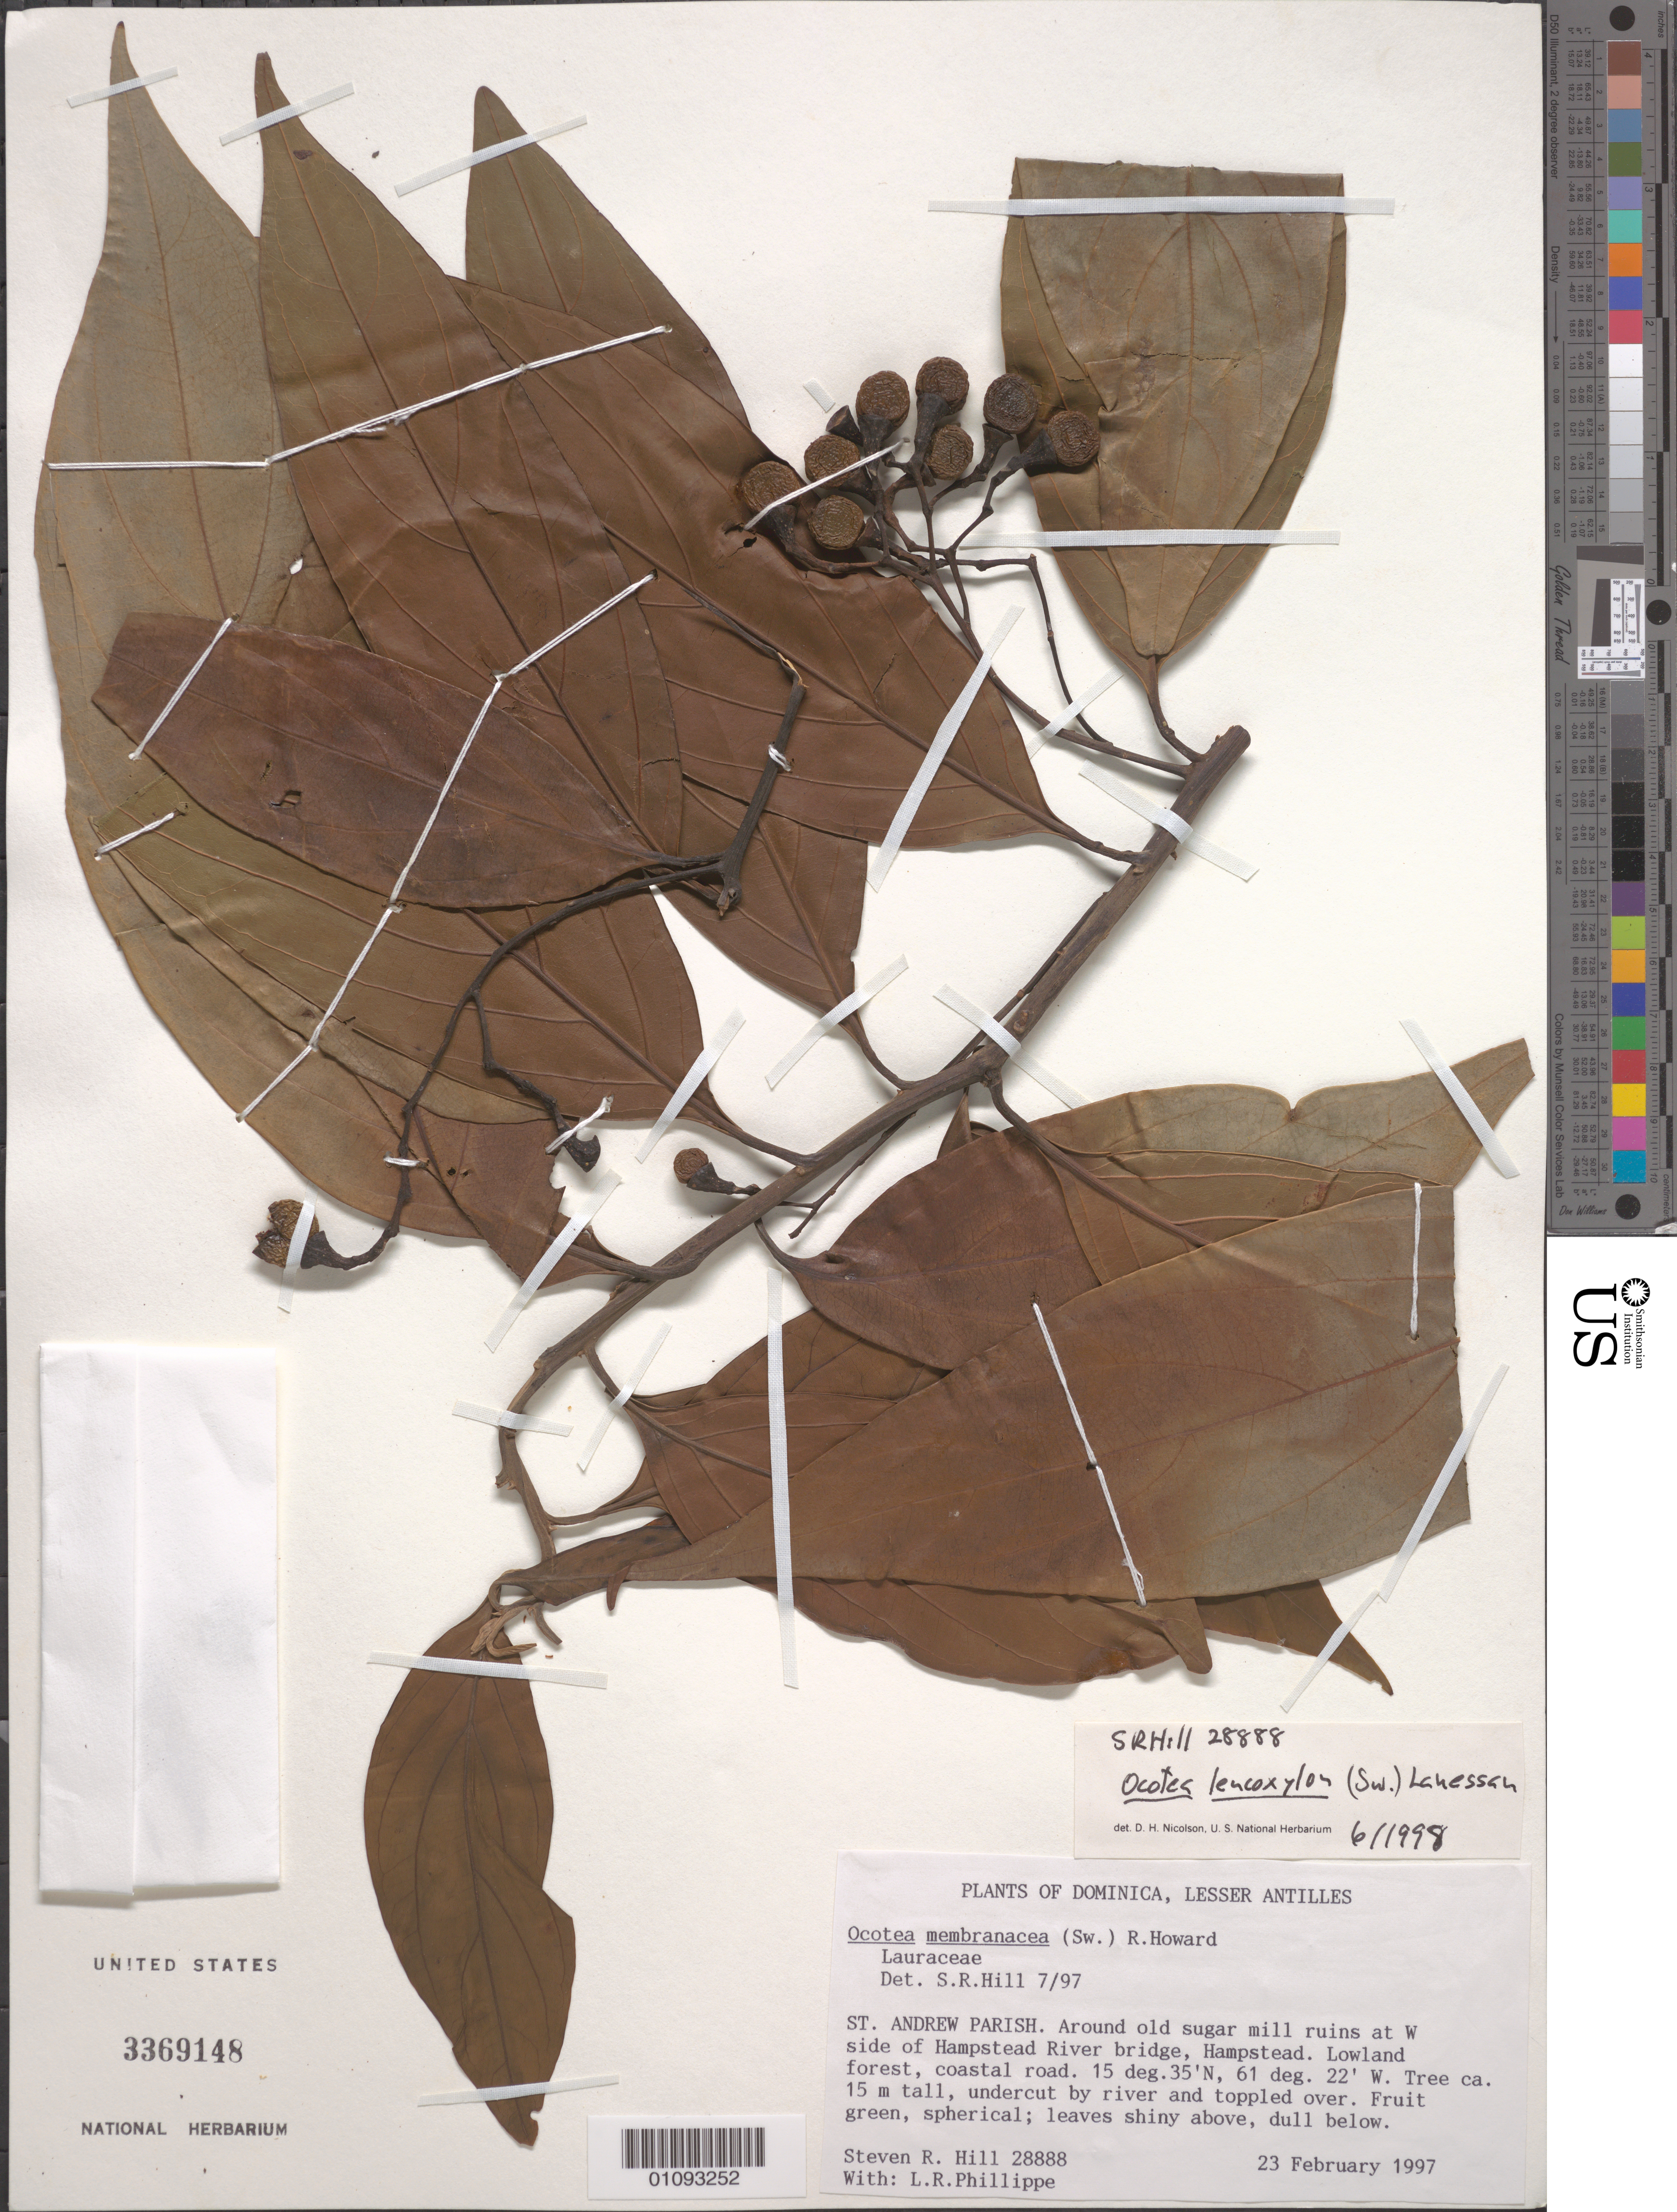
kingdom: Plantae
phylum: Tracheophyta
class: Magnoliopsida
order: Laurales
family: Lauraceae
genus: Ocotea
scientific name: Ocotea leucoxylon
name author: (Sw.) Laness.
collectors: S. R. Hill & L. Phillippe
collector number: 28888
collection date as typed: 23 Feb 1997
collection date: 1997-02-23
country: Dominica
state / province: St. Andrew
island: Dominica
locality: W of Hampstead River bridge.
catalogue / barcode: US 3369148